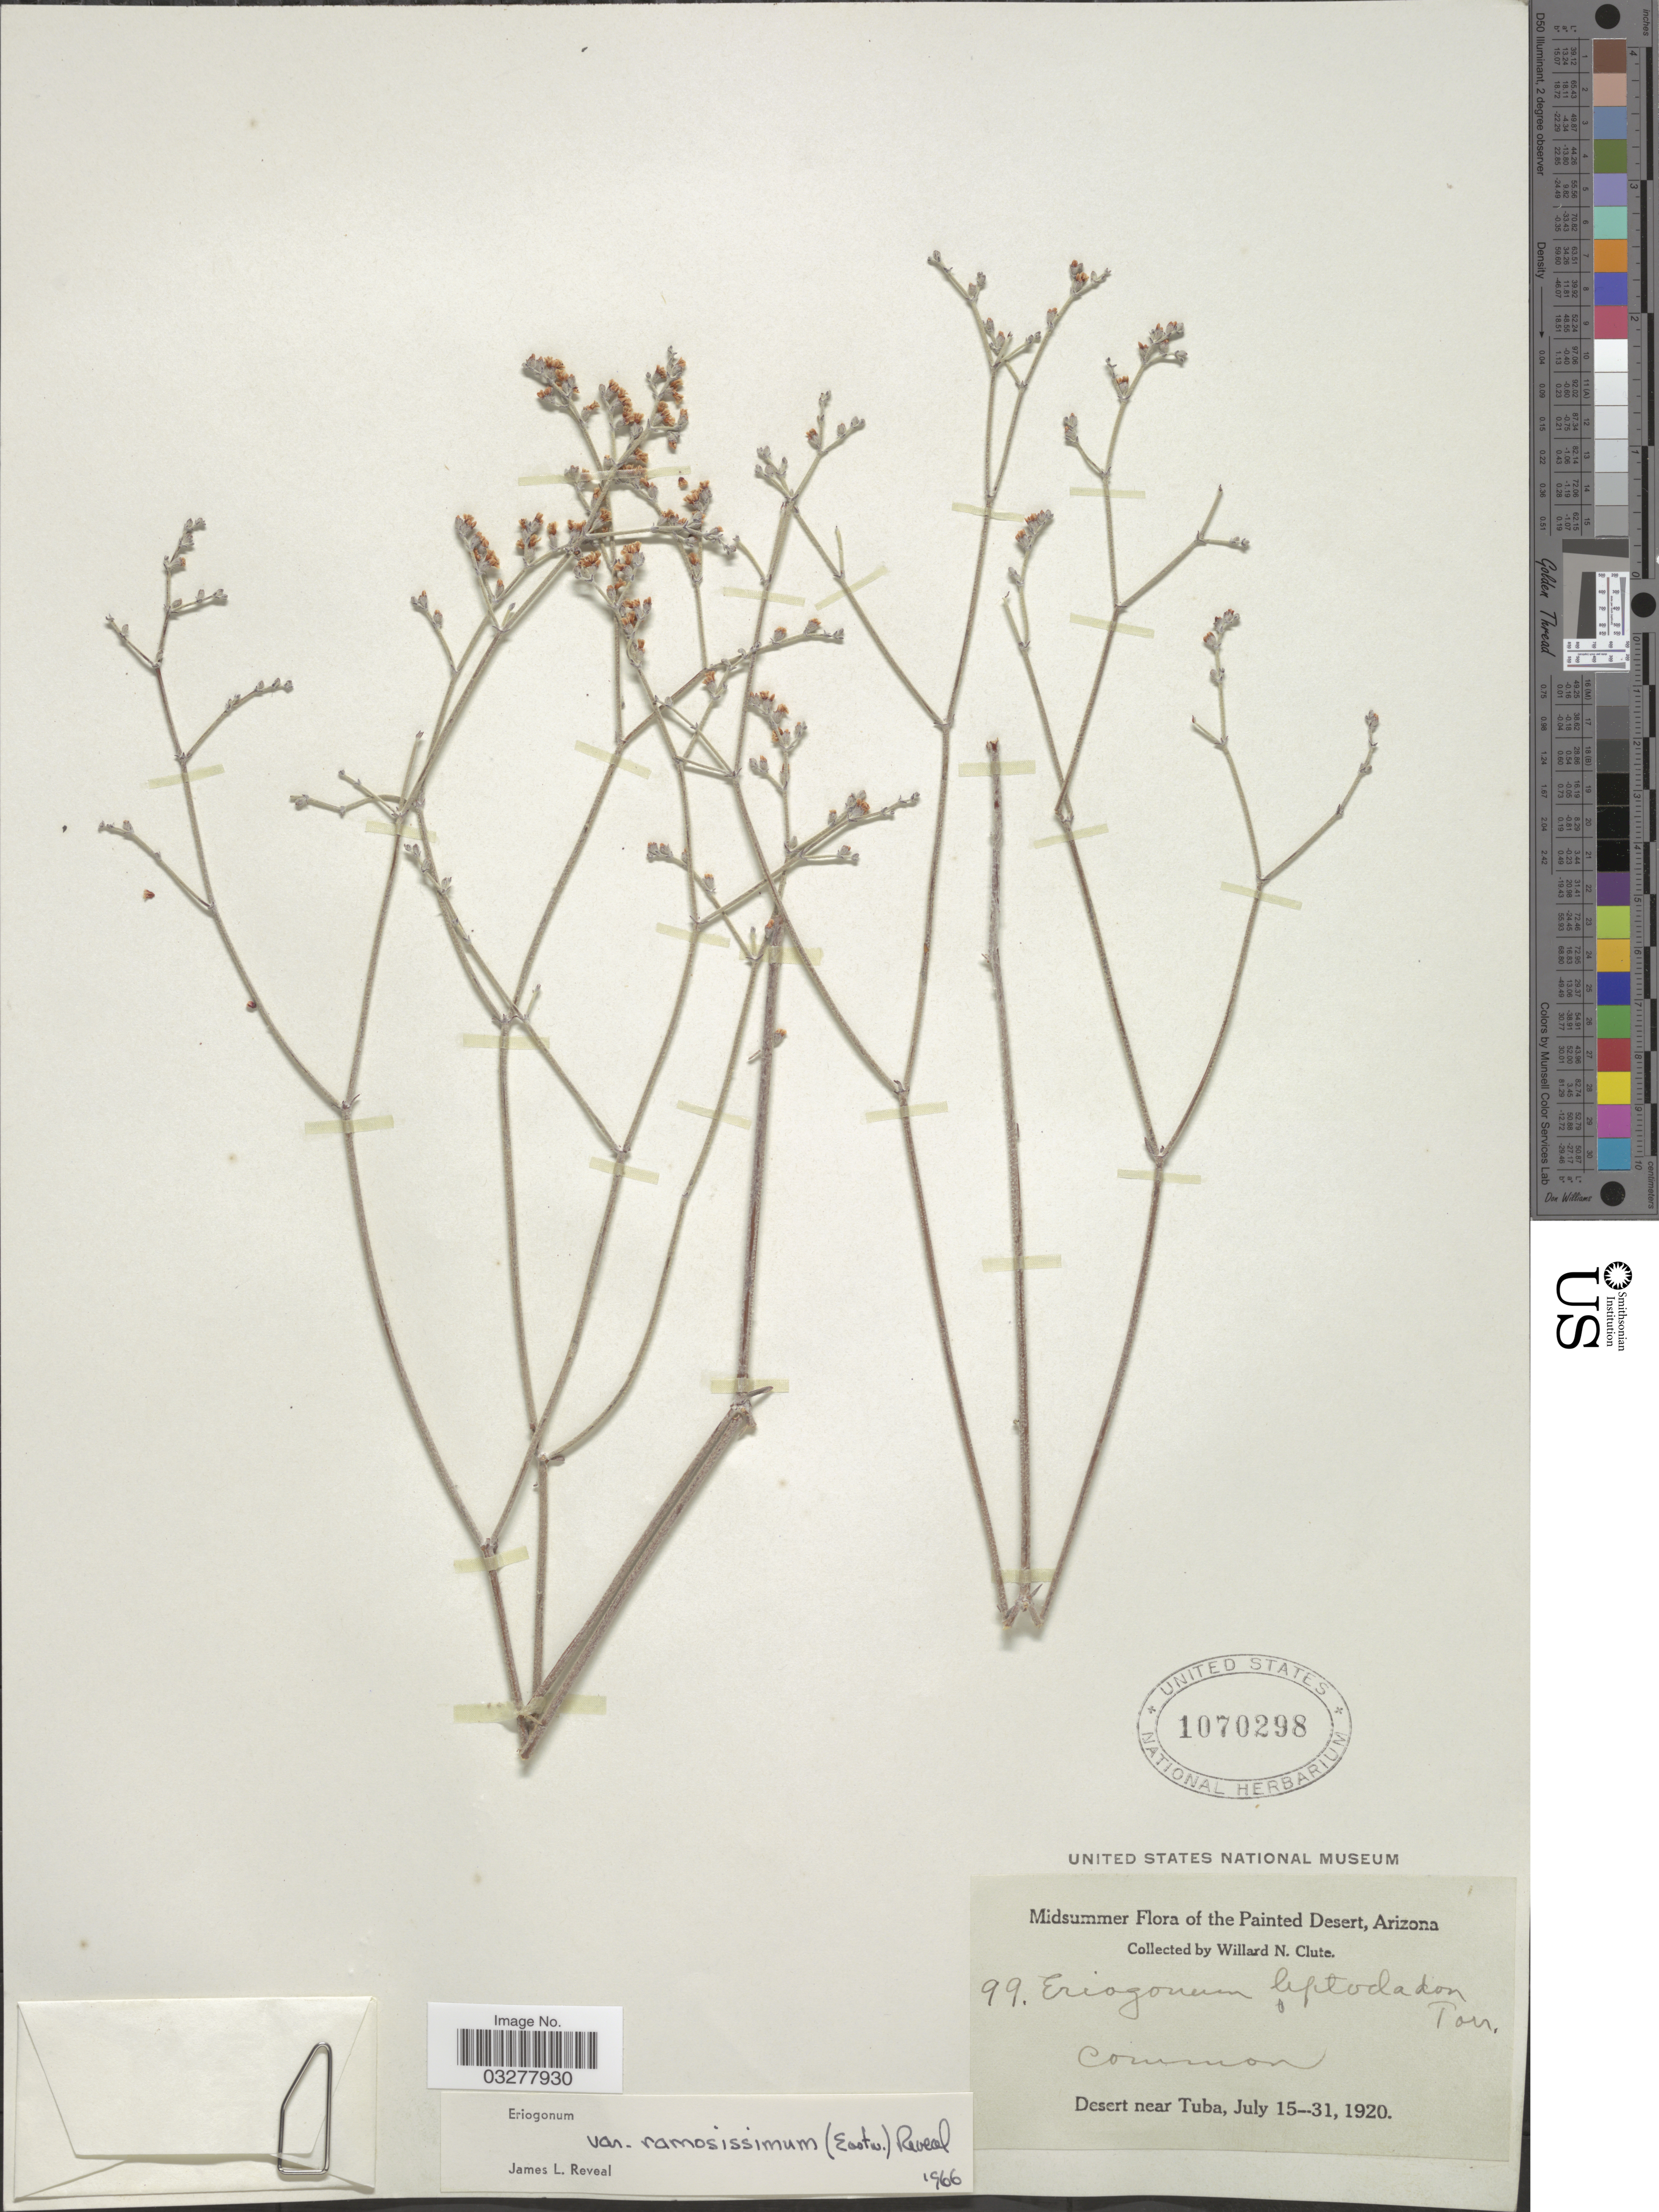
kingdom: Plantae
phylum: Tracheophyta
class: Magnoliopsida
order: Caryophyllales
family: Polygonaceae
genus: Eriogonum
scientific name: Eriogonum leptocladon var. ramosissimum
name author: (Eastw.) Reveal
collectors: W. N. Clute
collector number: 99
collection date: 1920-07-15/1920-07-31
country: United States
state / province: Arizona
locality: Painted Desert. Desert near Tuba.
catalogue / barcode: US 1070298